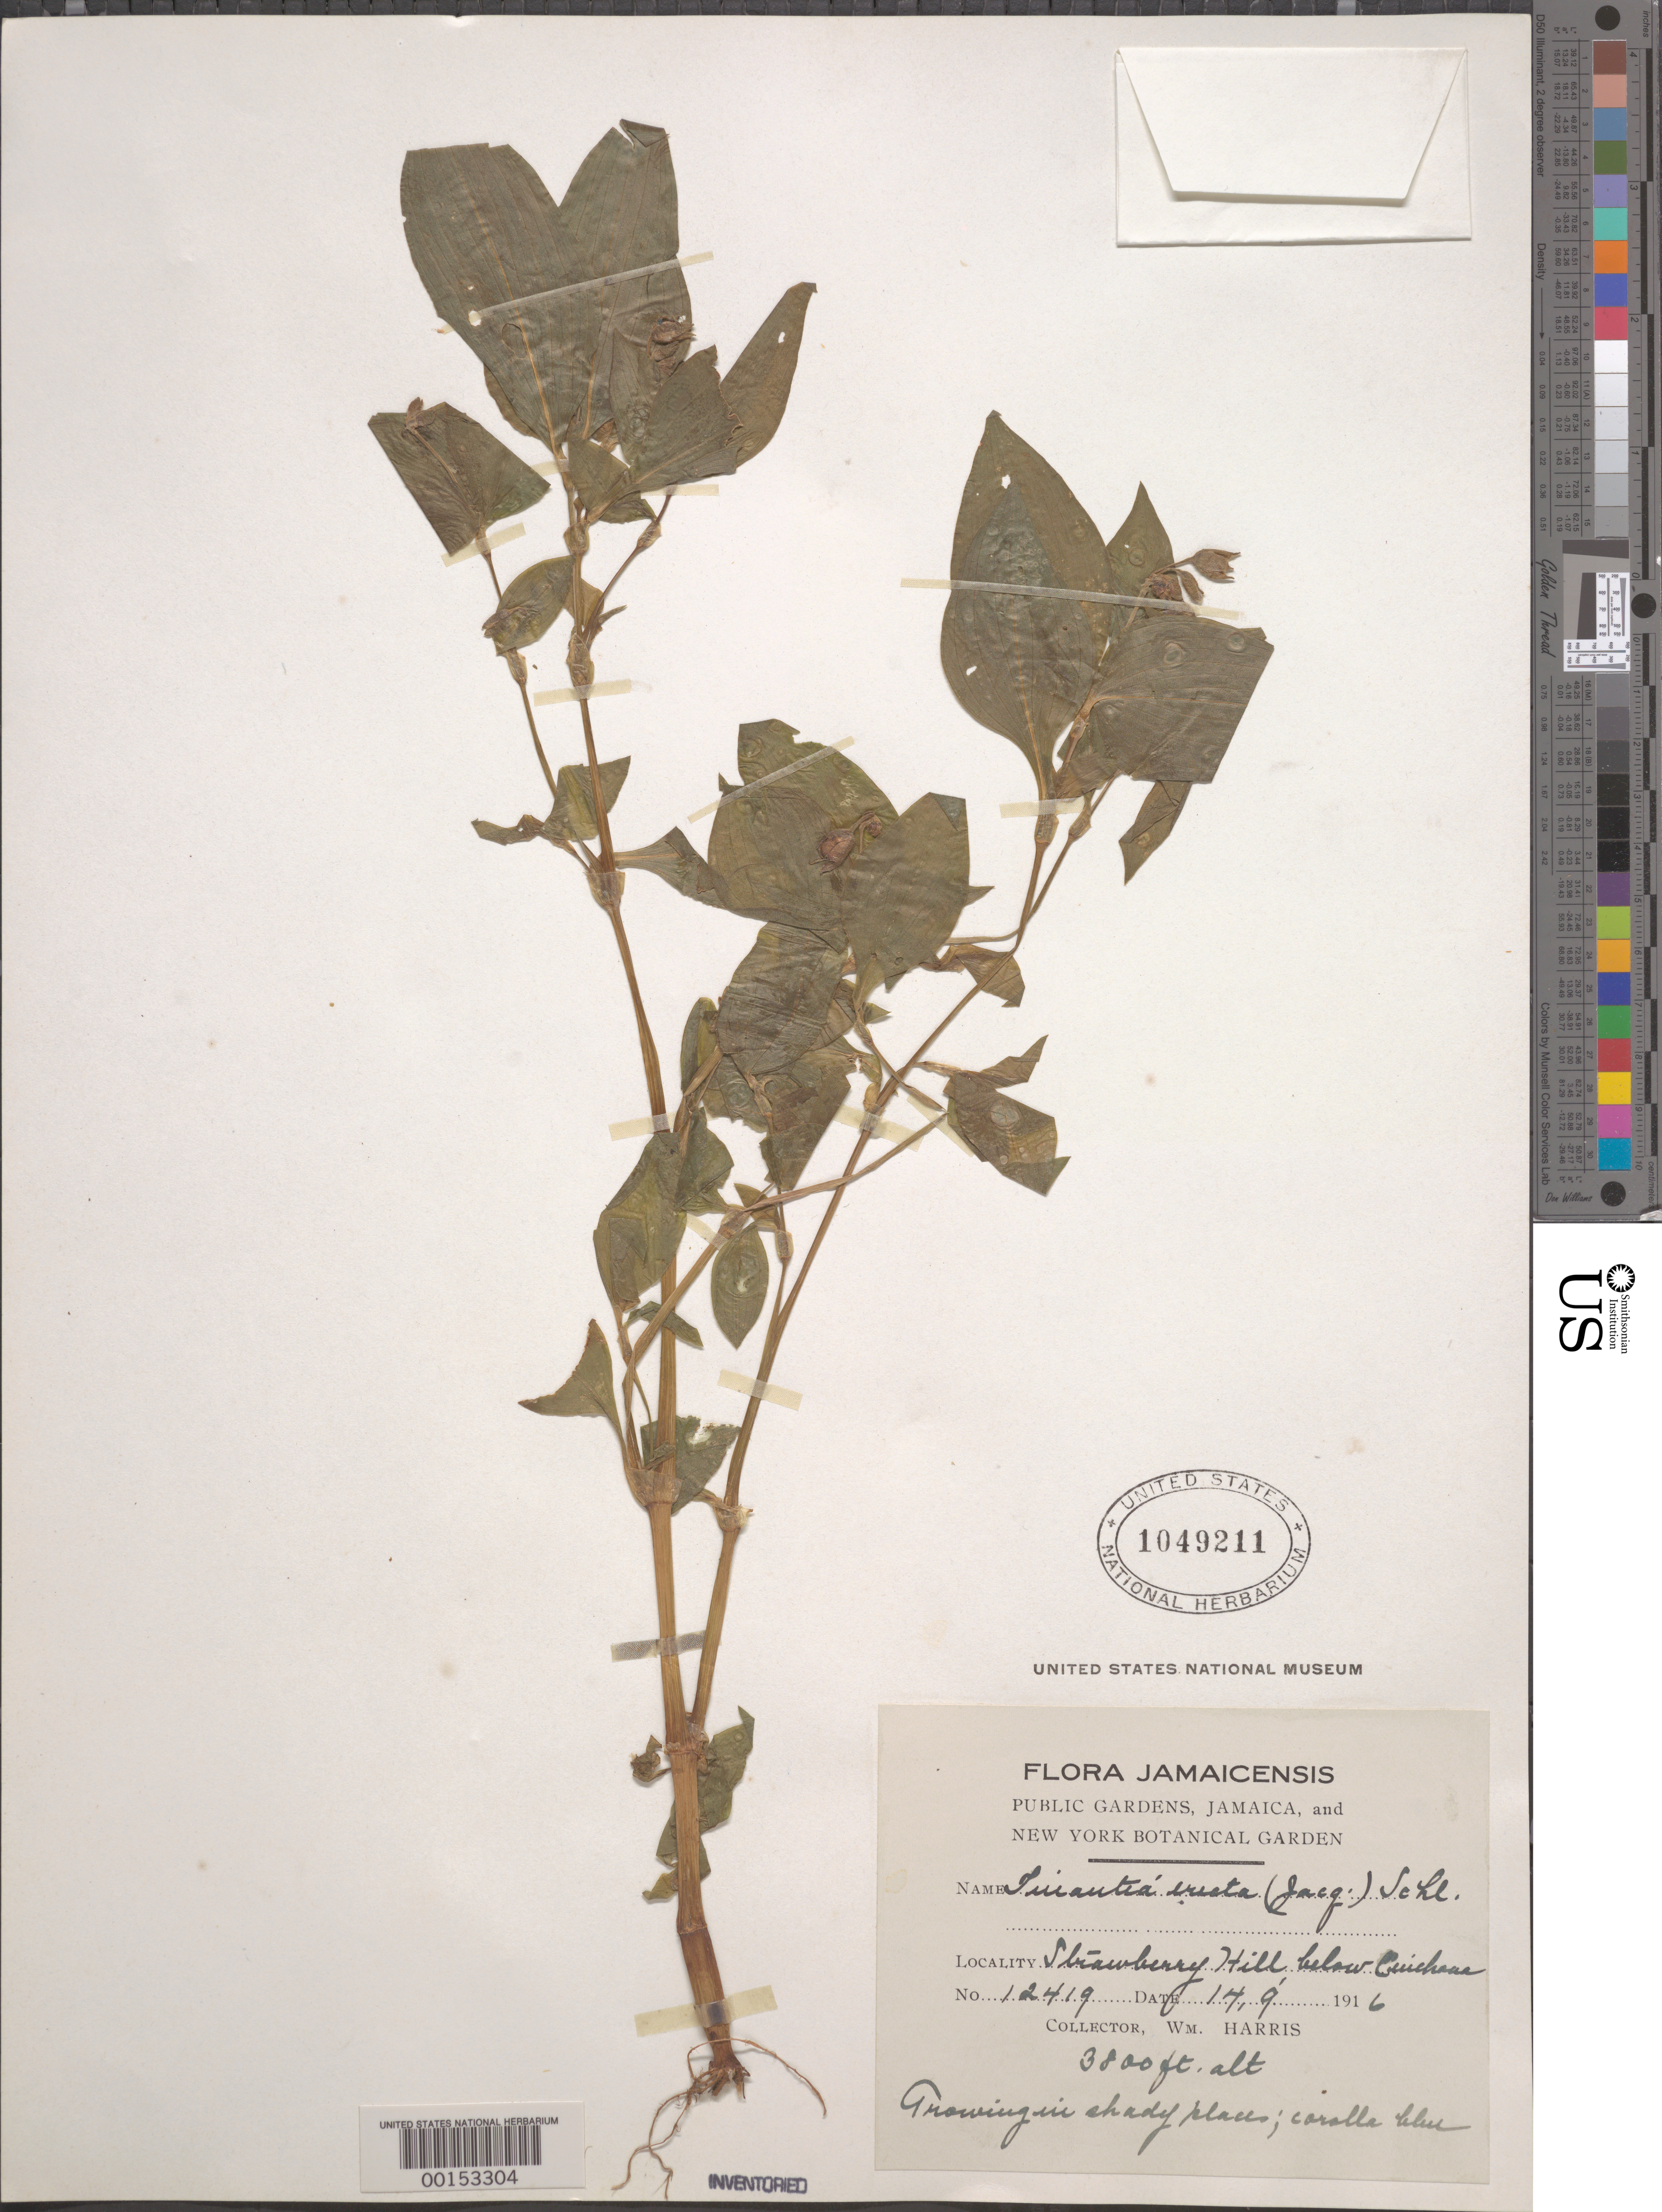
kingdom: Plantae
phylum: Tracheophyta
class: Liliopsida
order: Commelinales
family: Commelinaceae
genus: Tinantia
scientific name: Tinantia erecta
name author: (Jacq.) Fenzl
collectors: W. H. Harris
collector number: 12419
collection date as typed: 14 Sep 1916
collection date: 1916-09-14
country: Jamaica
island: Greater Antilles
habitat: Shaded hillside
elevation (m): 1159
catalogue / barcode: US 1049211